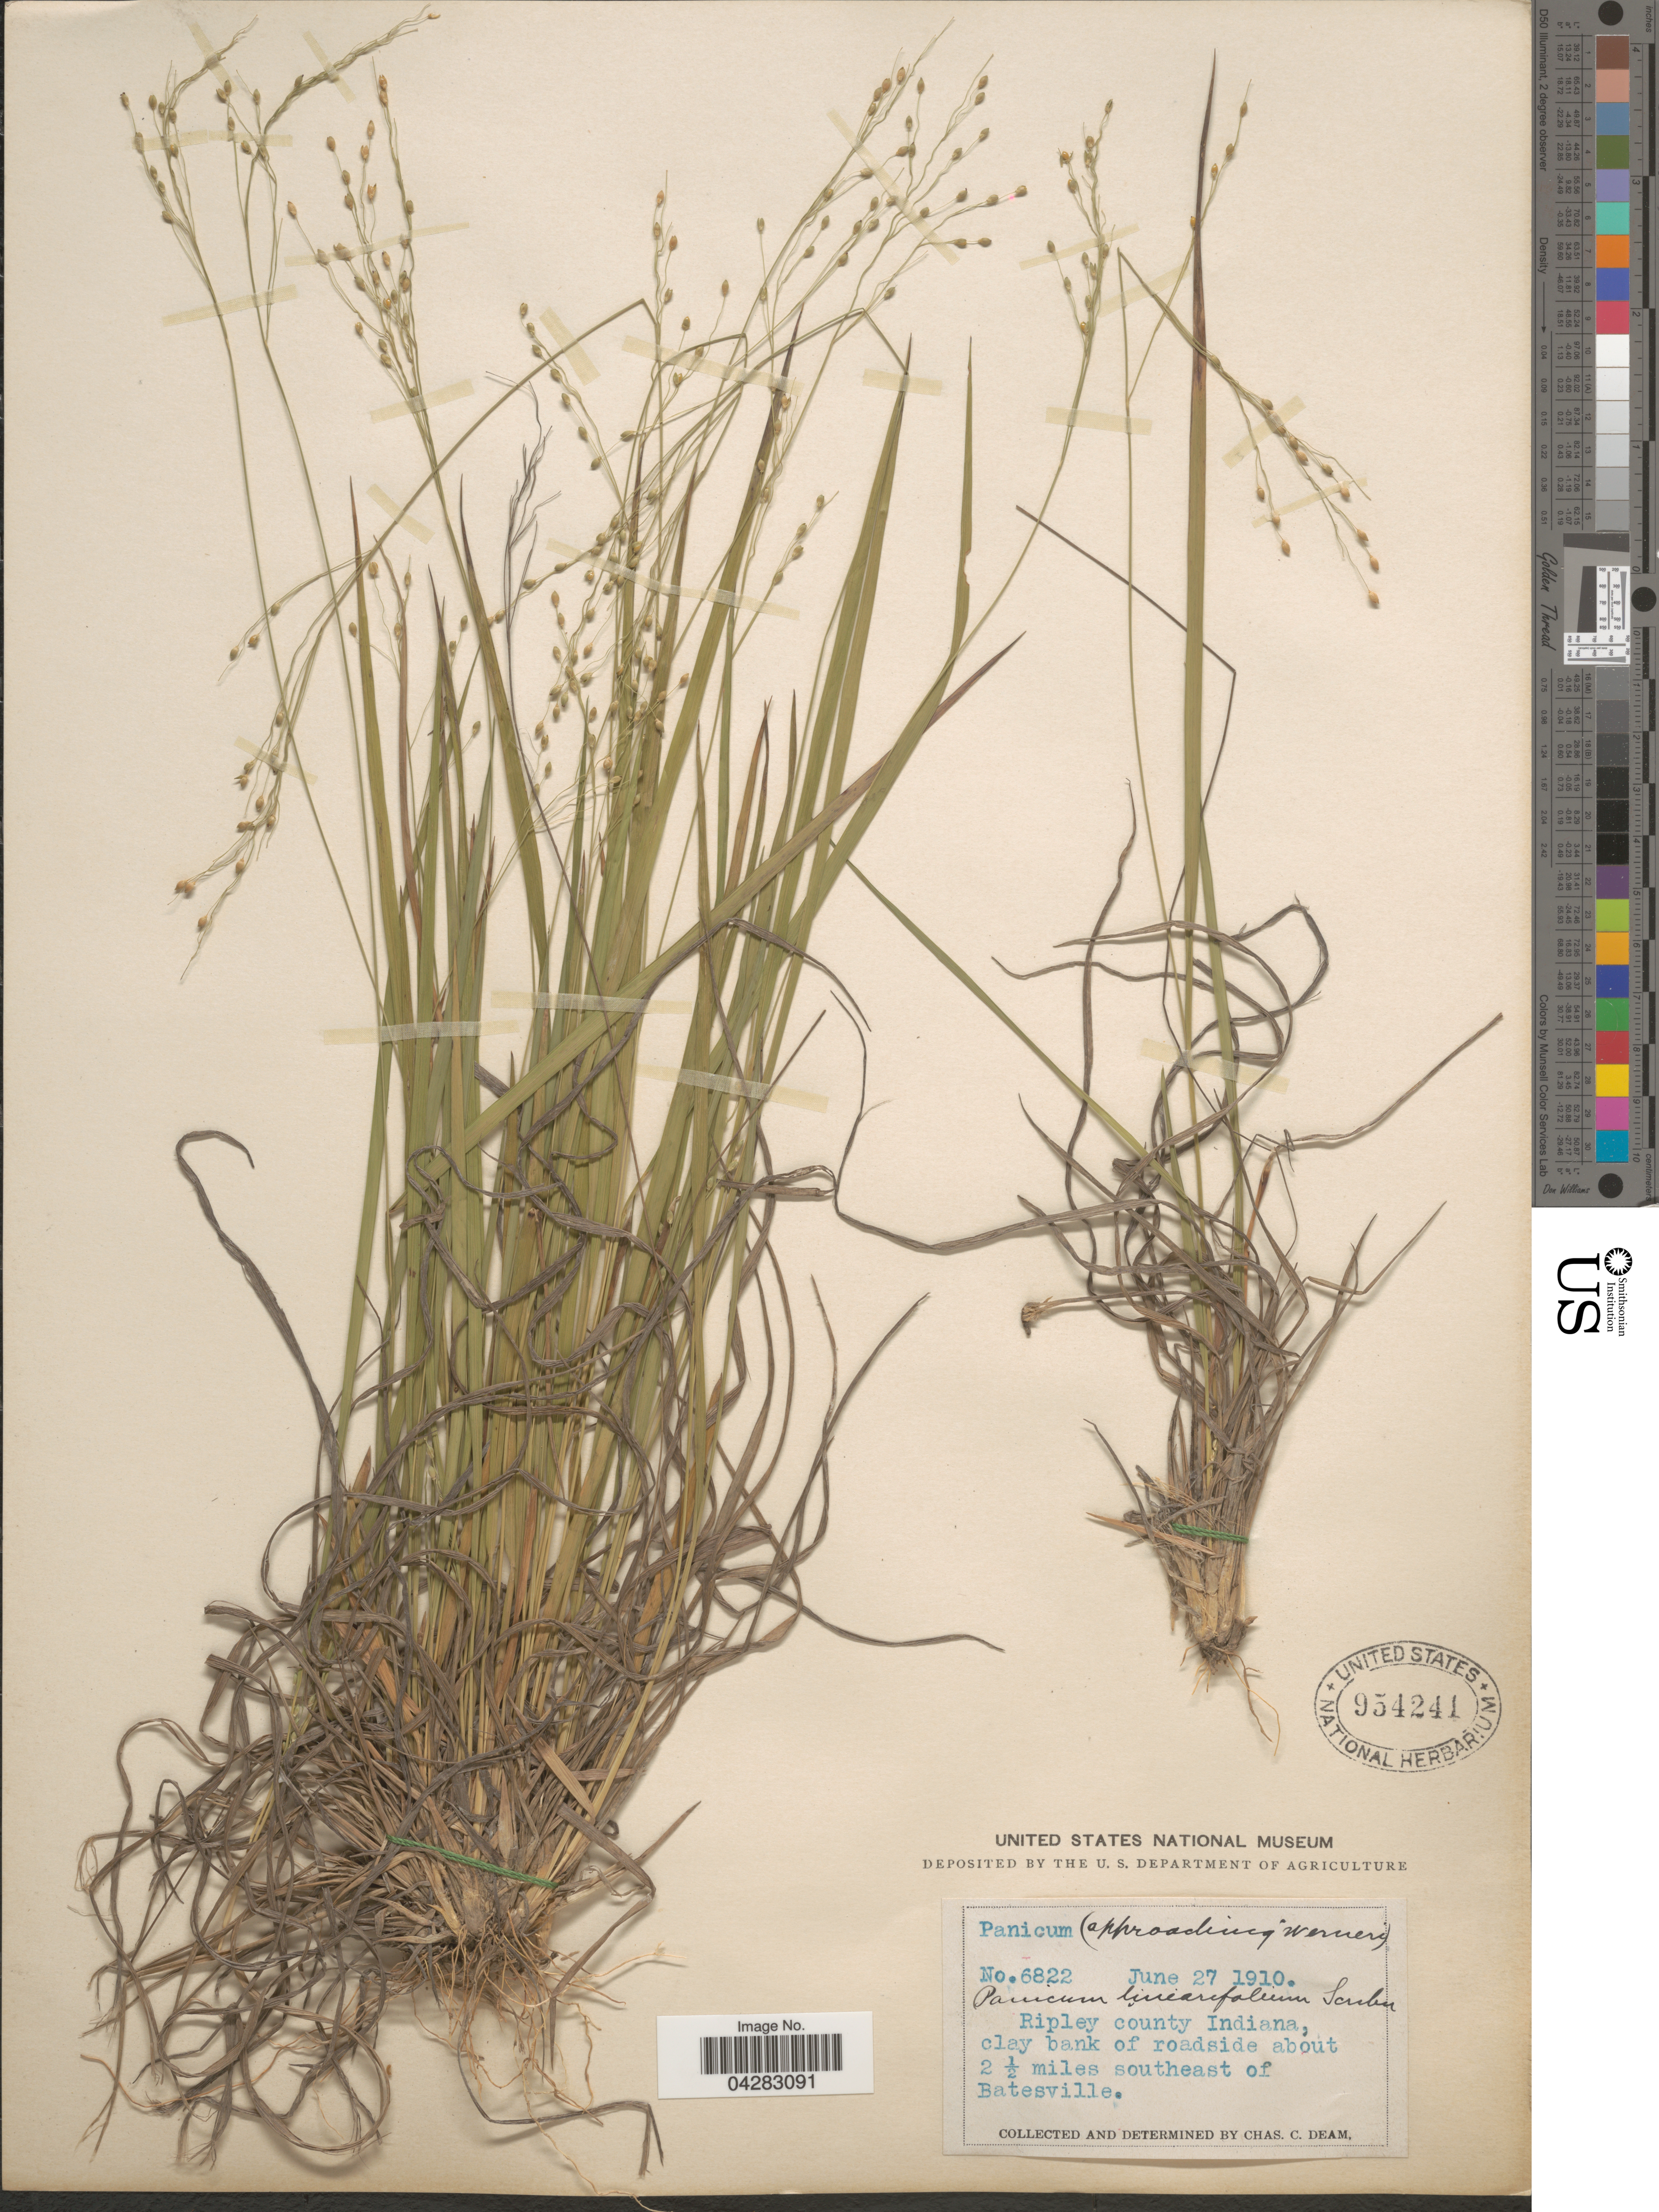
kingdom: Plantae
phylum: Tracheophyta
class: Liliopsida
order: Poales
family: Poaceae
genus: Dichanthelium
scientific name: Dichanthelium linearifolium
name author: (Scribn.) Gould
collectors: C. C. Deam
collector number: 6822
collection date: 1910-06-27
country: United States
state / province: Indiana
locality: Ripley county, clay bank of roadside about 2½ miles southeast of Batesville.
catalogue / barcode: US 954241